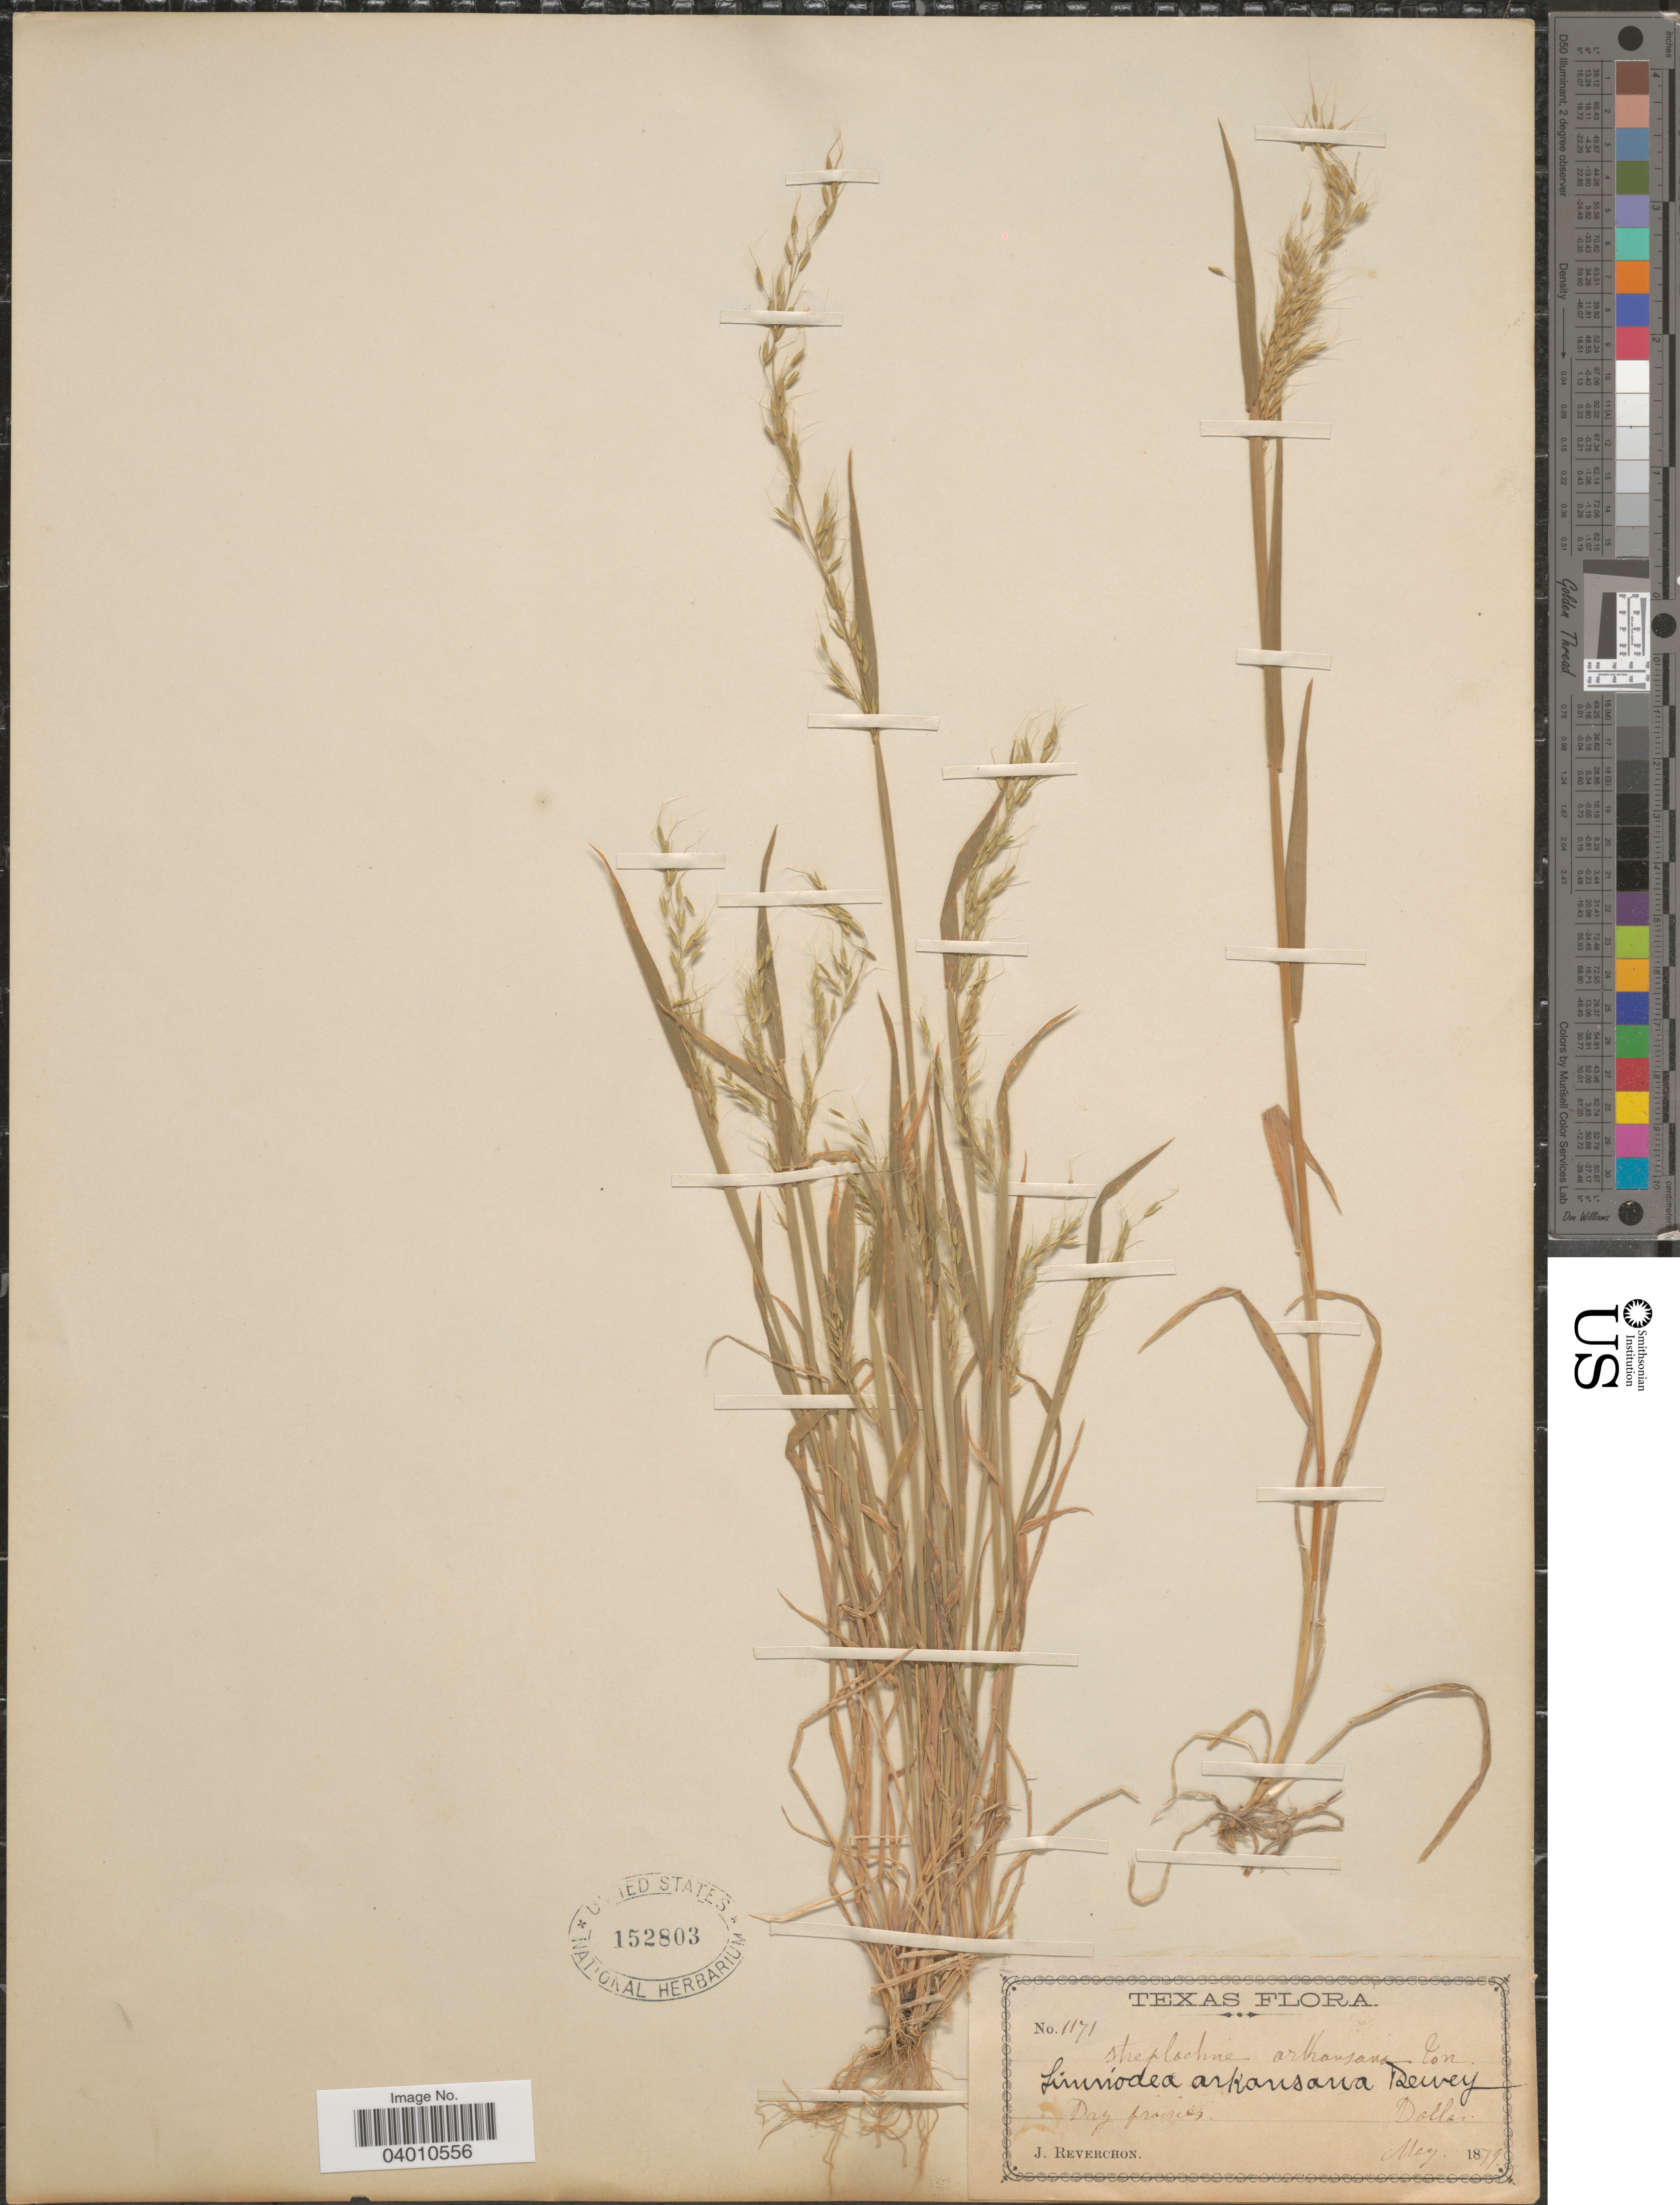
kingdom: Plantae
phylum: Tracheophyta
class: Liliopsida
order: Poales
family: Poaceae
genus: Limnodea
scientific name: Limnodea arkansana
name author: (Nutt.) L.H. Dewey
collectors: J. Reverchon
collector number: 1171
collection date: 1879-05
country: United States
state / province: Texas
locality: Dallas.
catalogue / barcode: US 152803